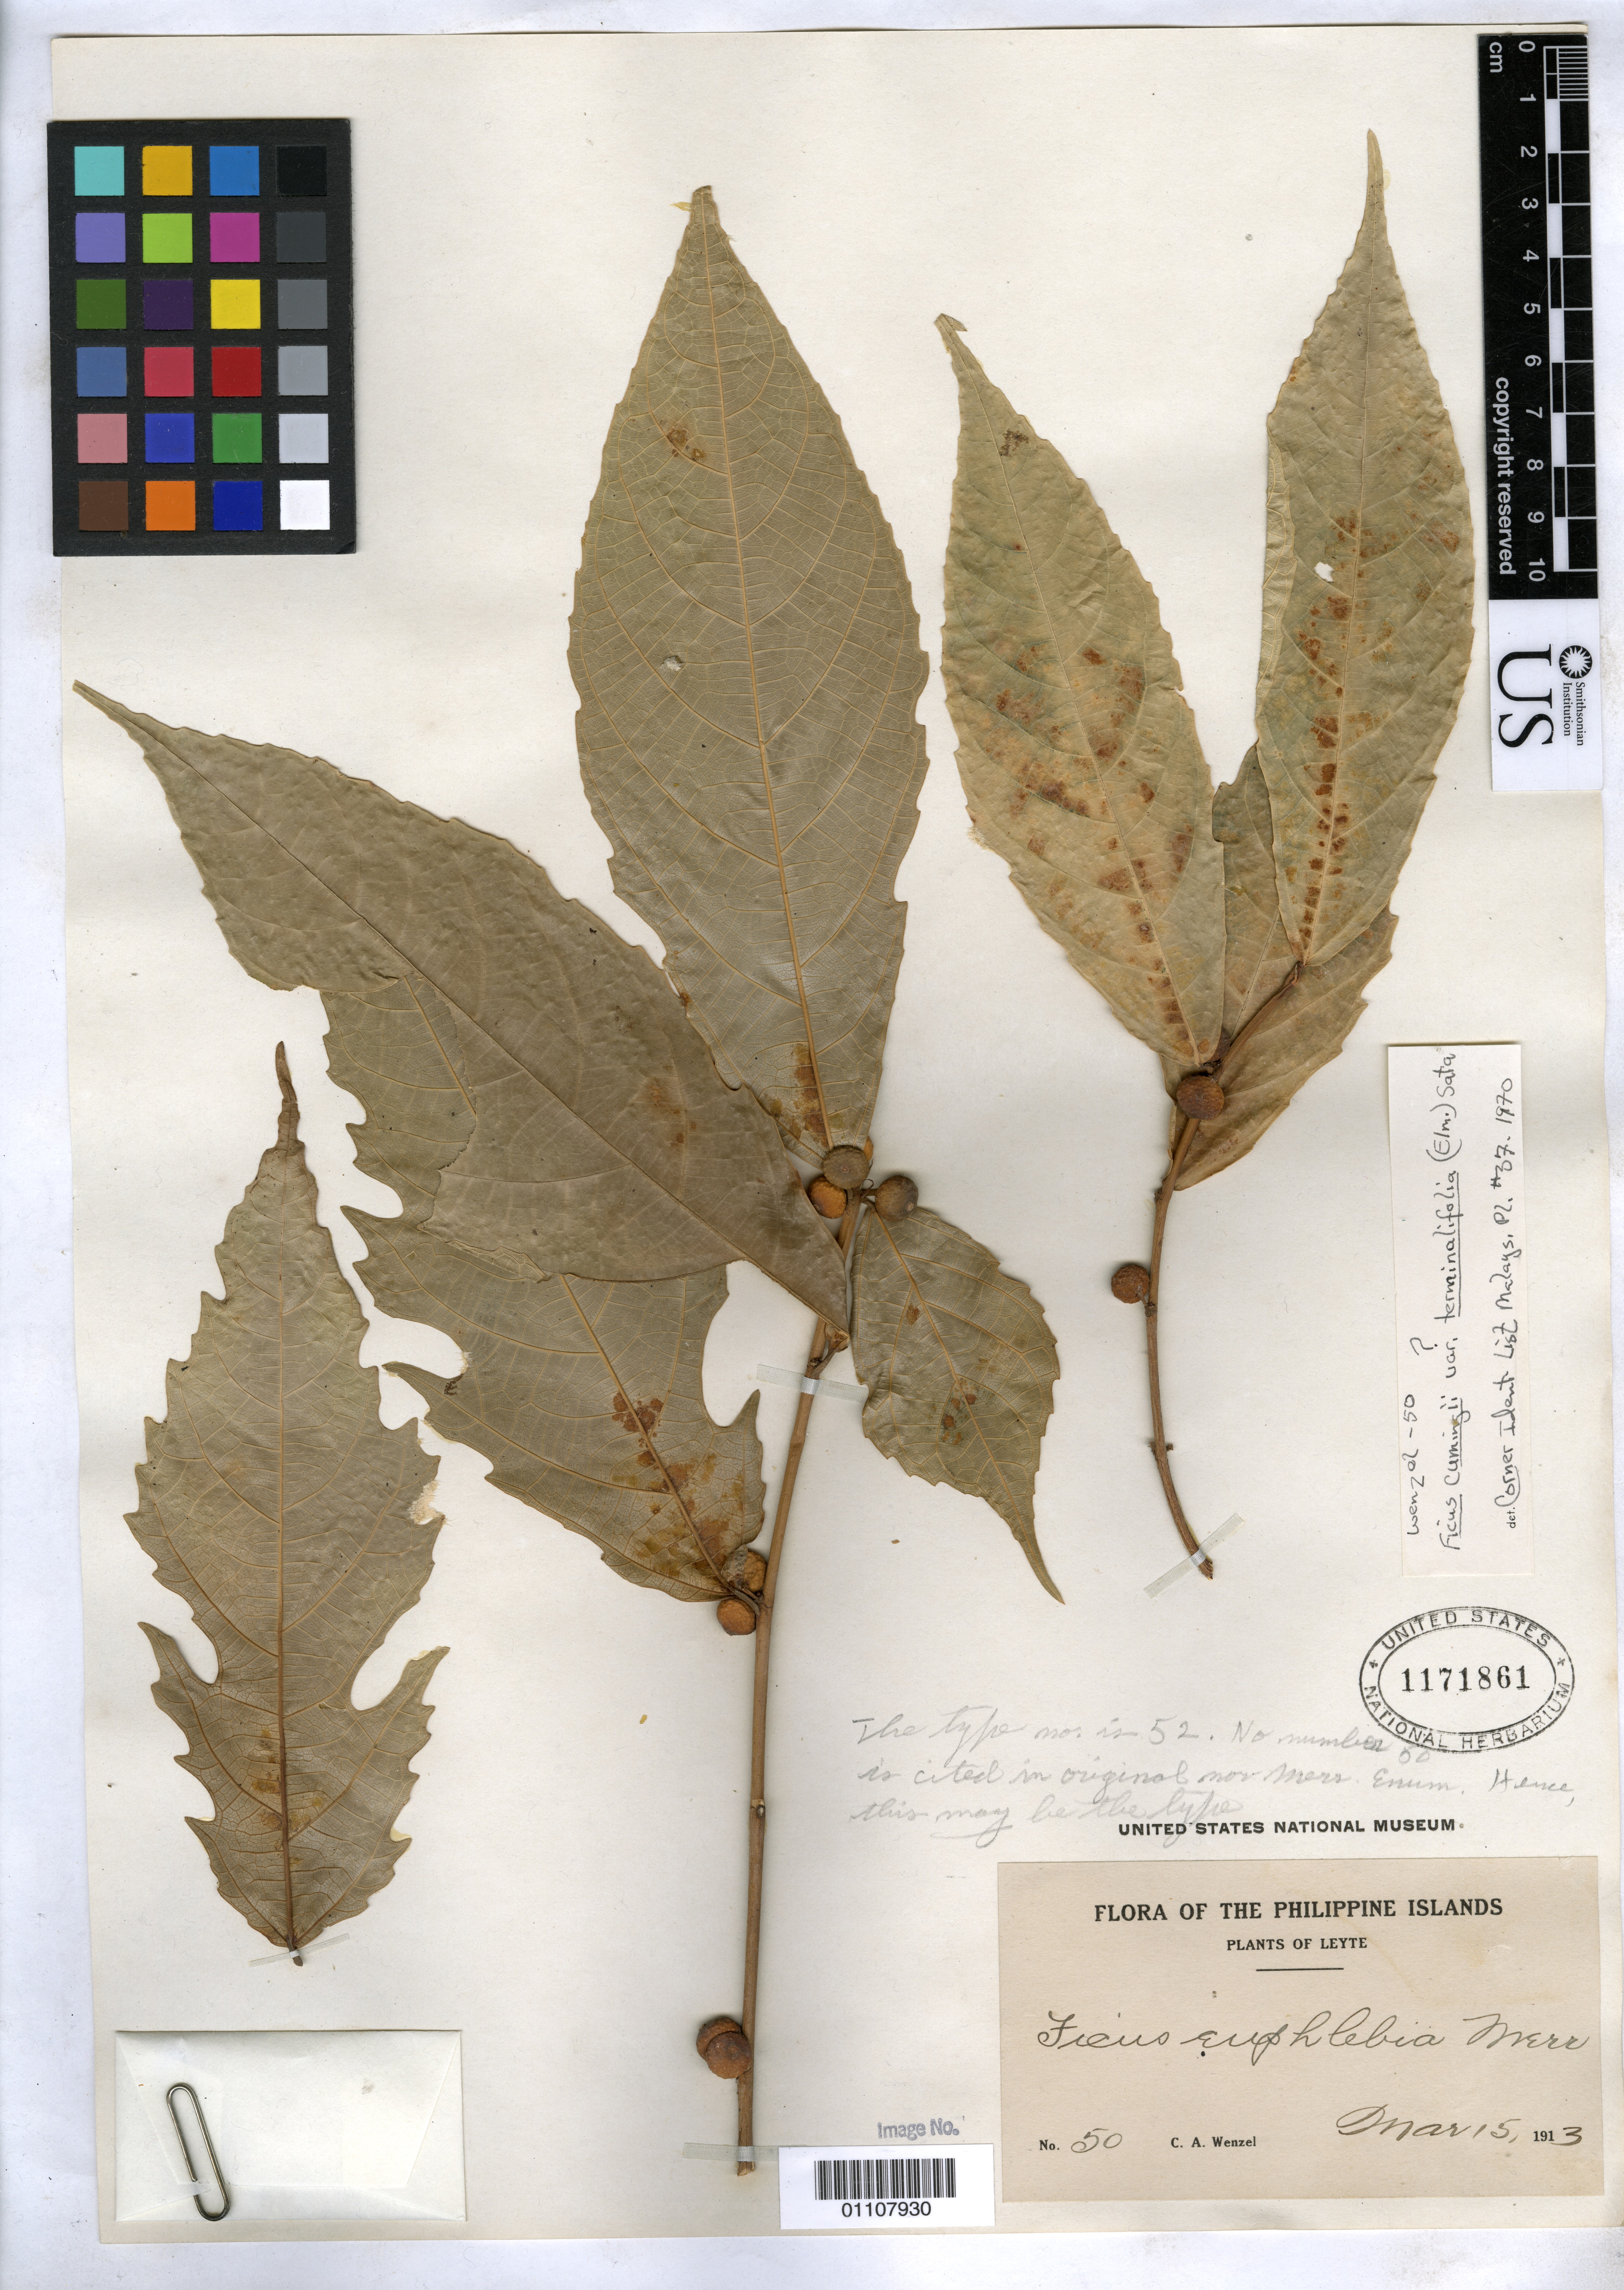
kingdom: Plantae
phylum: Tracheophyta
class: Magnoliopsida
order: Rosales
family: Moraceae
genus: Ficus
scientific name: Ficus euphlebia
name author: Merr.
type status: Possible Type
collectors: C. Wenzel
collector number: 50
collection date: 1913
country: Philippines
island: Leyte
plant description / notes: Protologue (mis?) cites type as Wenzel 52. This specimen is Wenzel 50, but same collection date.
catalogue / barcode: US 1171861